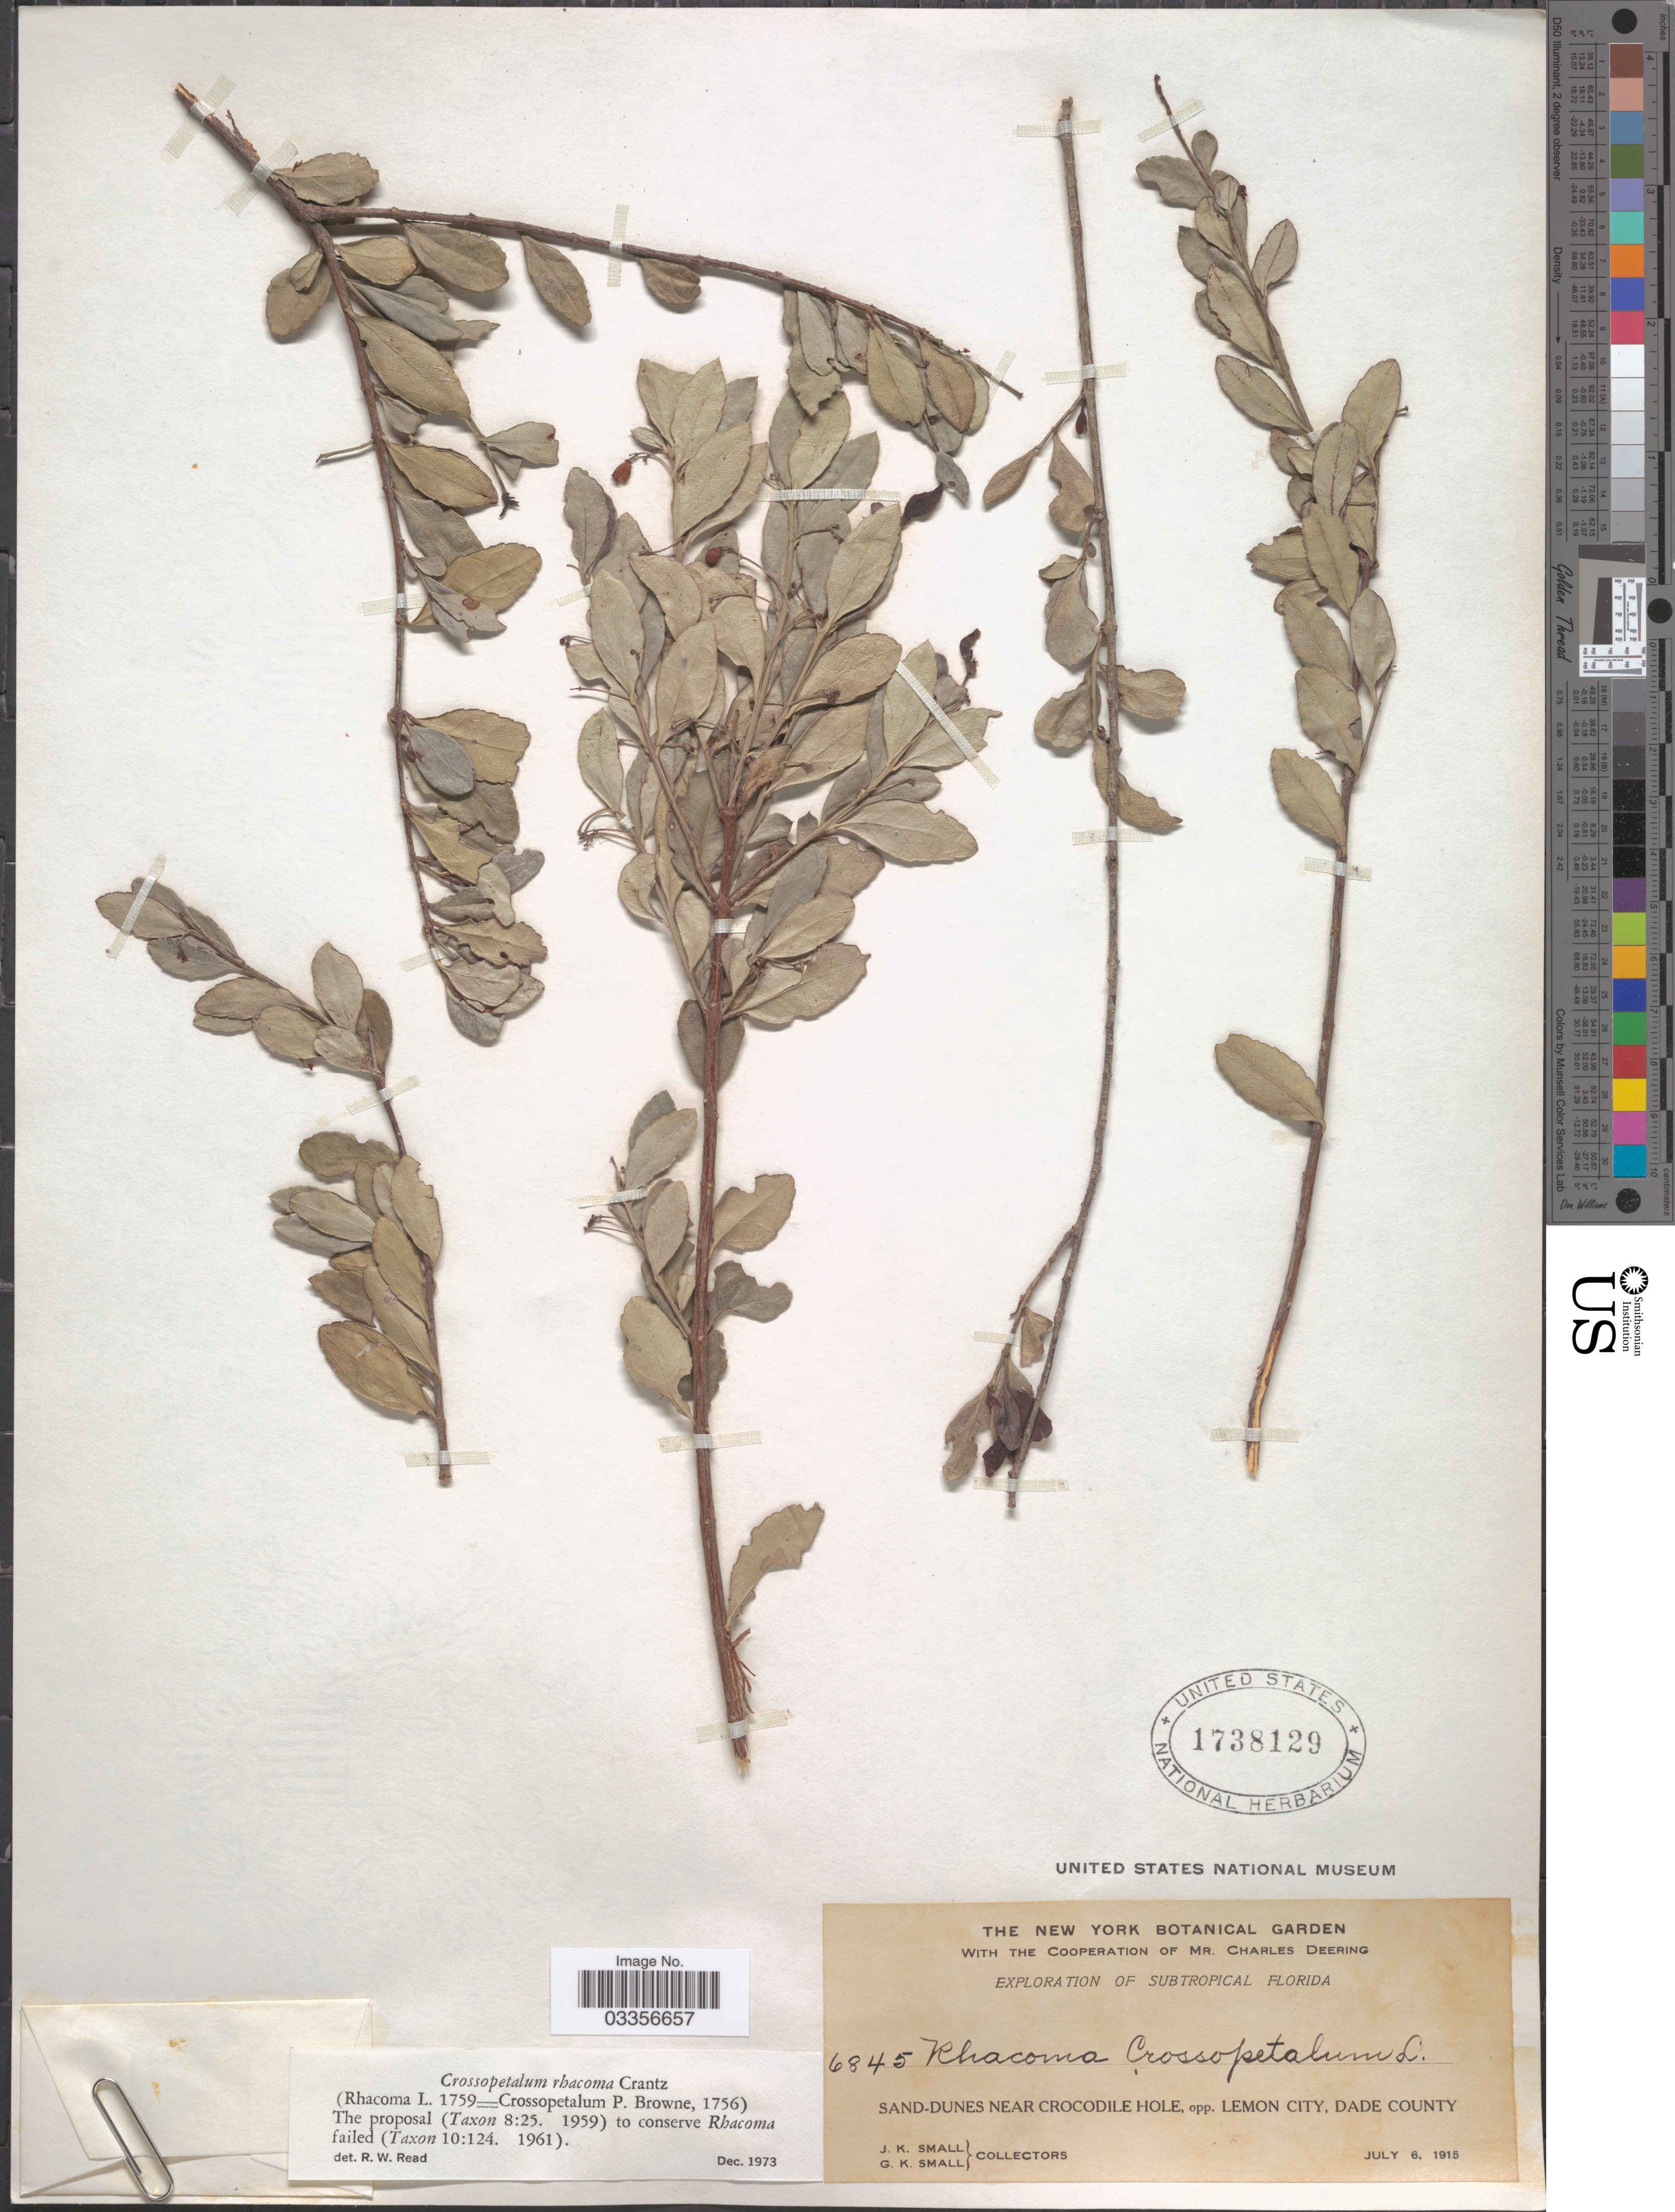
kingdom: Plantae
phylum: Tracheophyta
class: Magnoliopsida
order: Celastrales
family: Celastraceae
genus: Crossopetalum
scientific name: Crossopetalum rhacoma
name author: Crantz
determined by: Read, Robert W., (US), NMNH (UNITED STATES)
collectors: J. K. Small & G. K. Small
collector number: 6845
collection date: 1915-07-06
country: United States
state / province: Florida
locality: Subtropical Florida, Sand-Dunes near Crocodile Hole, opp. Lemon City, Dade County.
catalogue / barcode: US 1738129